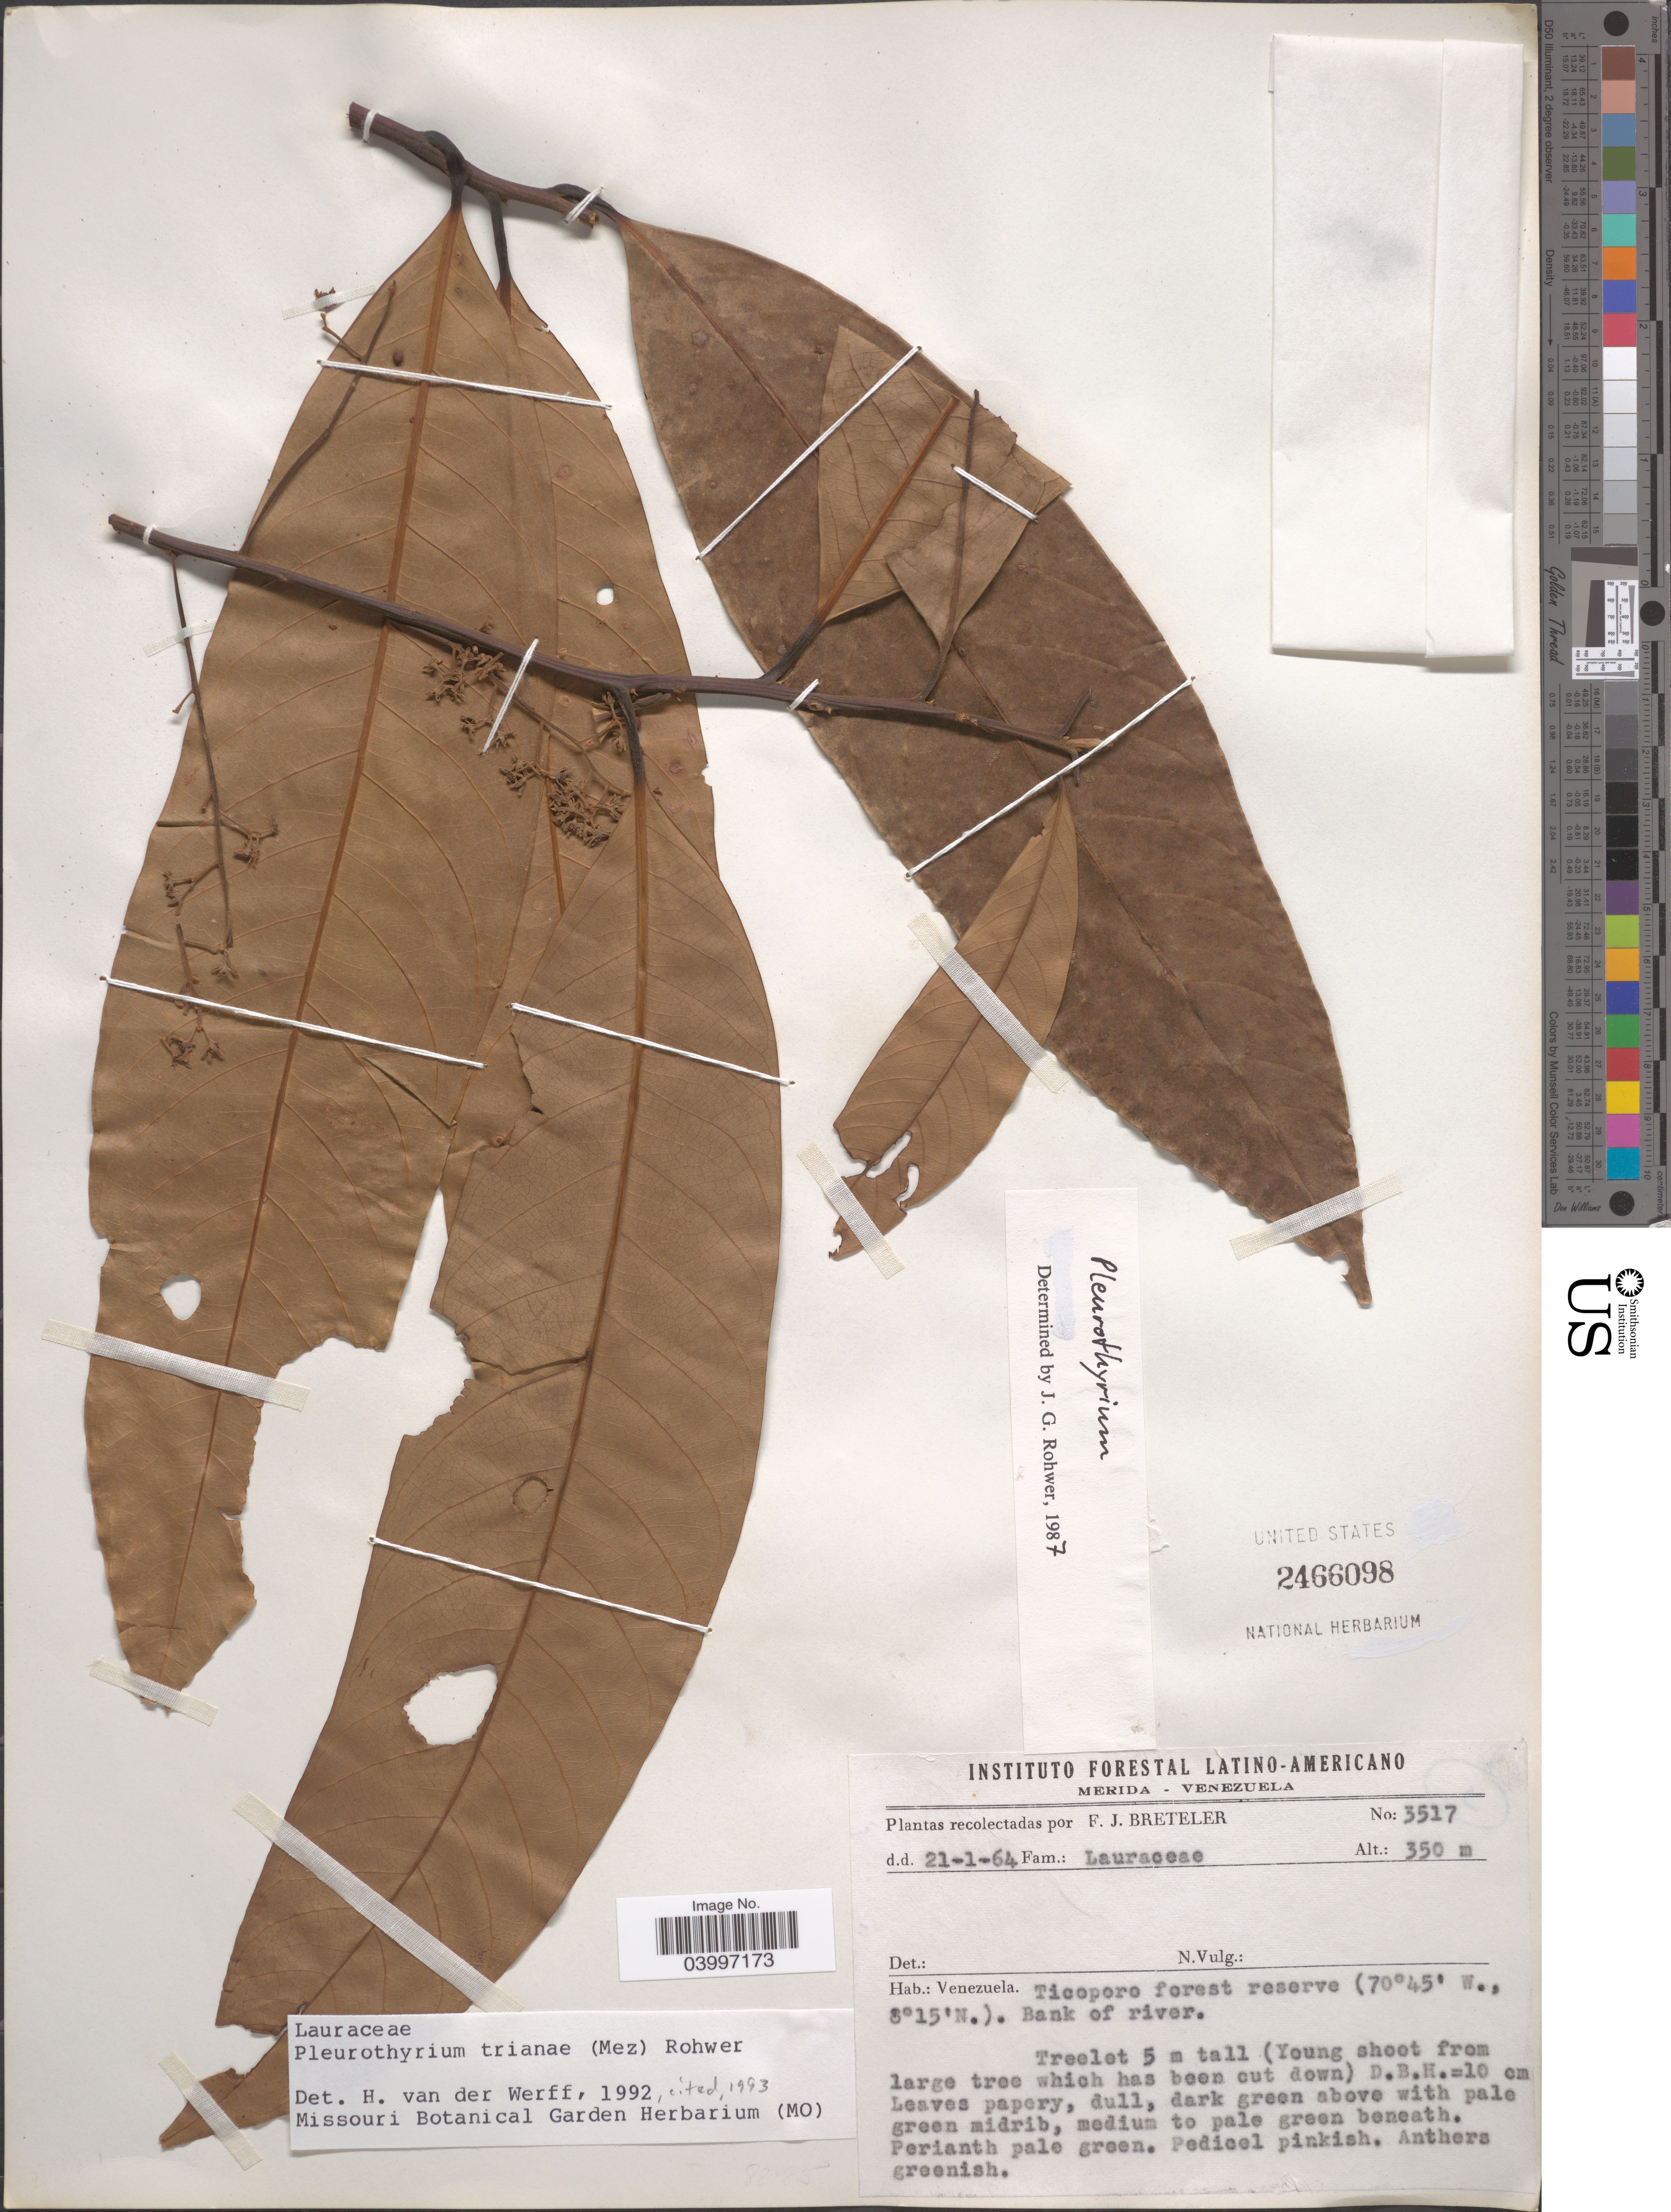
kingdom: Plantae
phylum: Tracheophyta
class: Magnoliopsida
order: Laurales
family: Lauraceae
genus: Pleurothyrium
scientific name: Pleurothyrium trianae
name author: (Mez) Rohwer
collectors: F. J. Breteler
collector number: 3517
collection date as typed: Transcribed d/m/y: 21/1/64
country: Venezuela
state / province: Merida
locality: Ticoporo forest reserve. Bank of river.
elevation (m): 350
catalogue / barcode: US 2466098